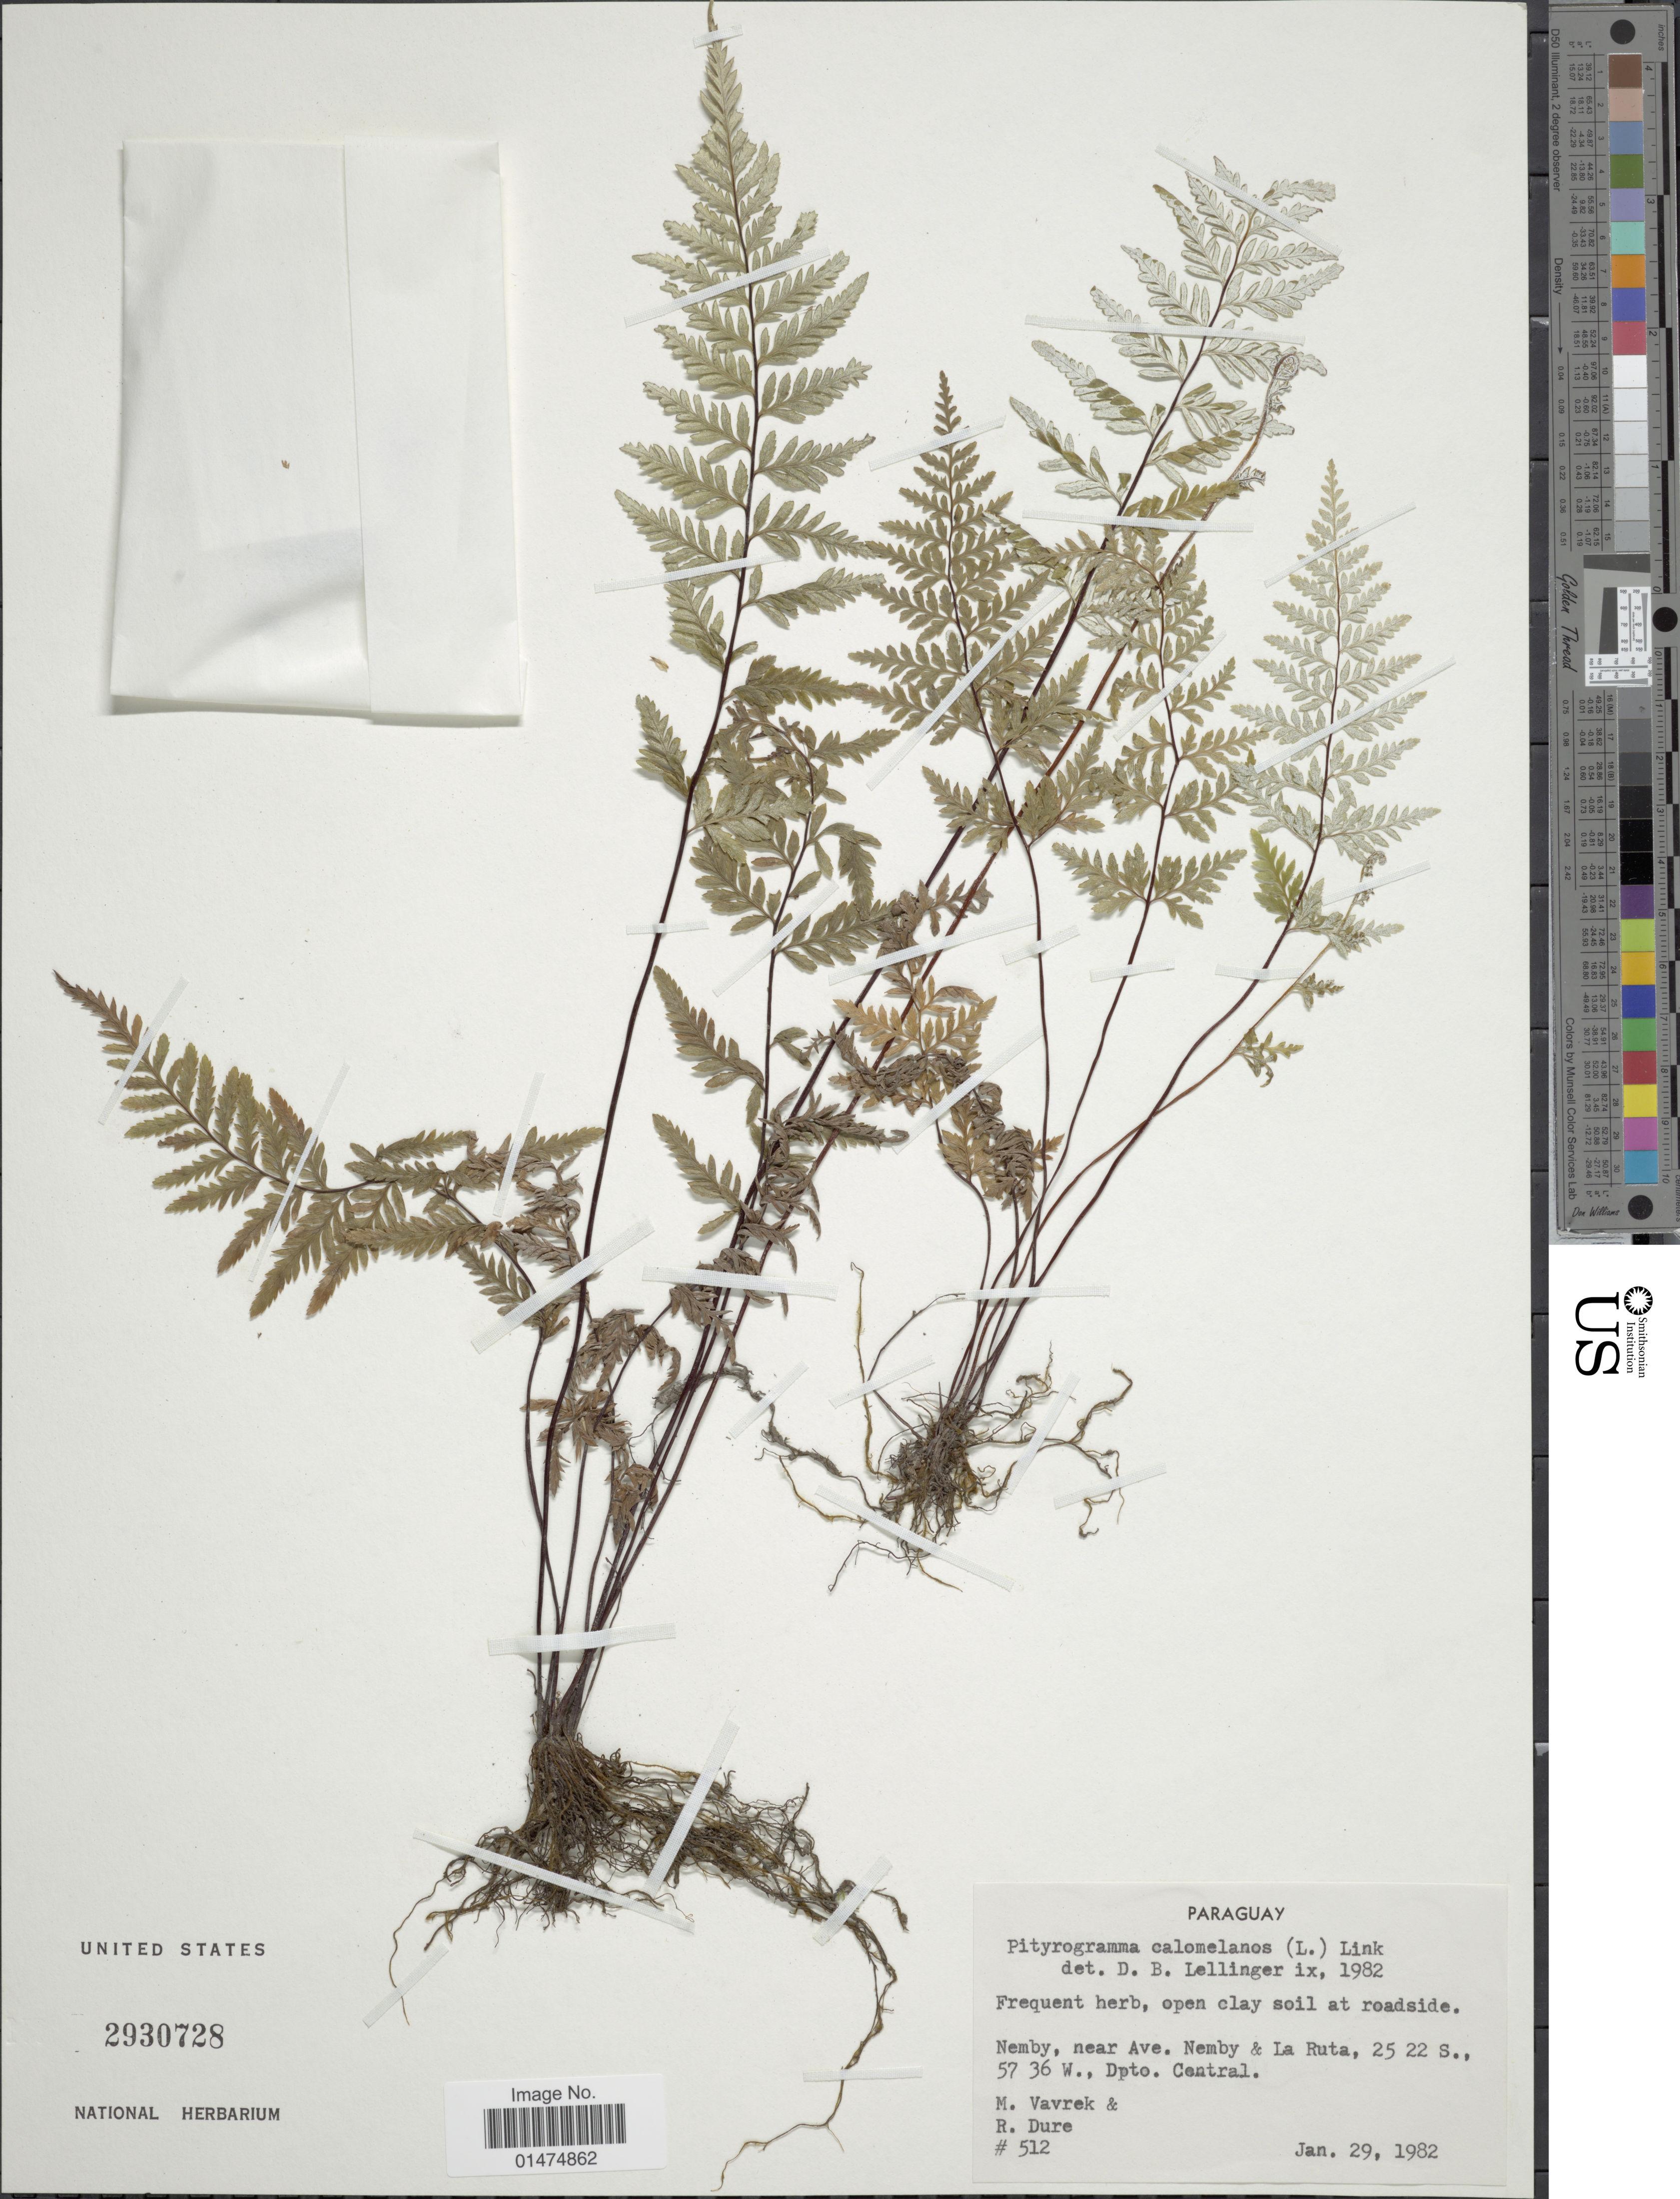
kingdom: Plantae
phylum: Tracheophyta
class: Polypodiopsida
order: Polypodiales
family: Pteridaceae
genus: Pityrogramma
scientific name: Pityrogramma calomelanos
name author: (L.) Link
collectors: M. Vavrek & R. Duré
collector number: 512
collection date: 1982-01-29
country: Paraguay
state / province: Central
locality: Nemby, near Ave. Nemby & La Ruta, Dpto. Central.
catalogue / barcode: US 2930728